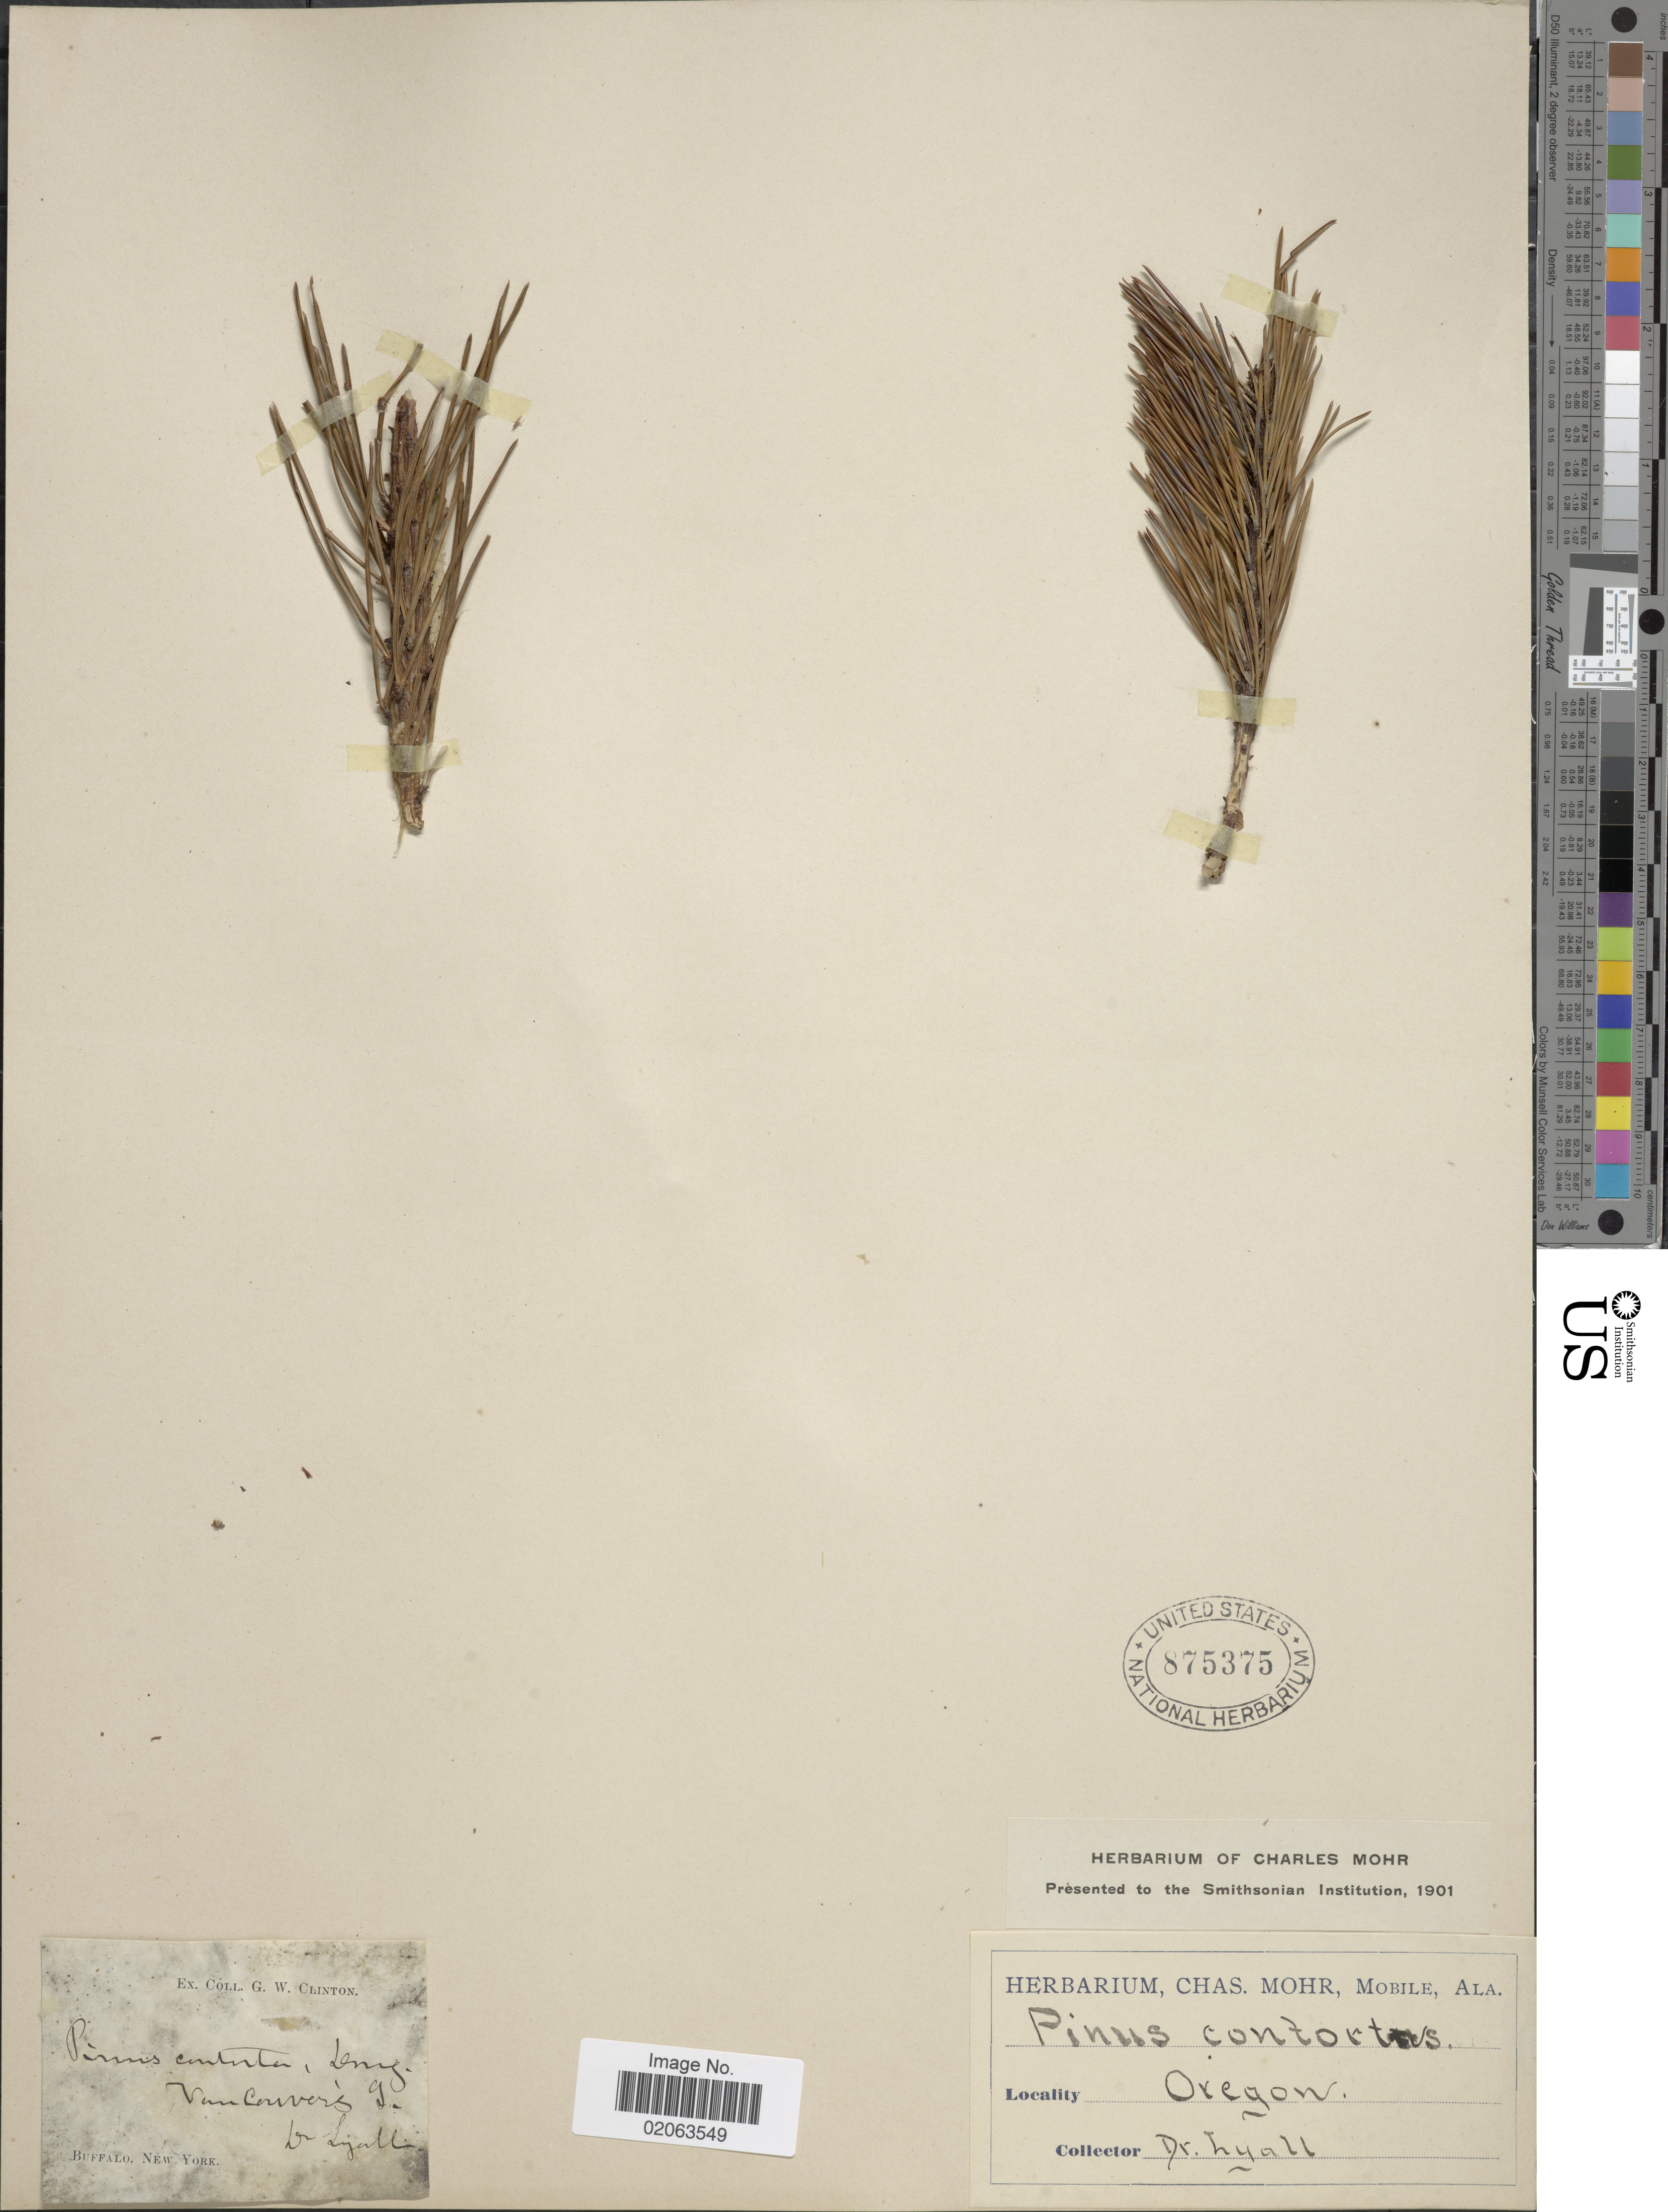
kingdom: Plantae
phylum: Tracheophyta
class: Pinopsida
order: Pinales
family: Pinaceae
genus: Pinus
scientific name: Pinus contorta var. latifolia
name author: Engelm. ex S. Watson in C. King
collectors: -. Lyall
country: United States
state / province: Oregon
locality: Oregon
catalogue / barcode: US 875375